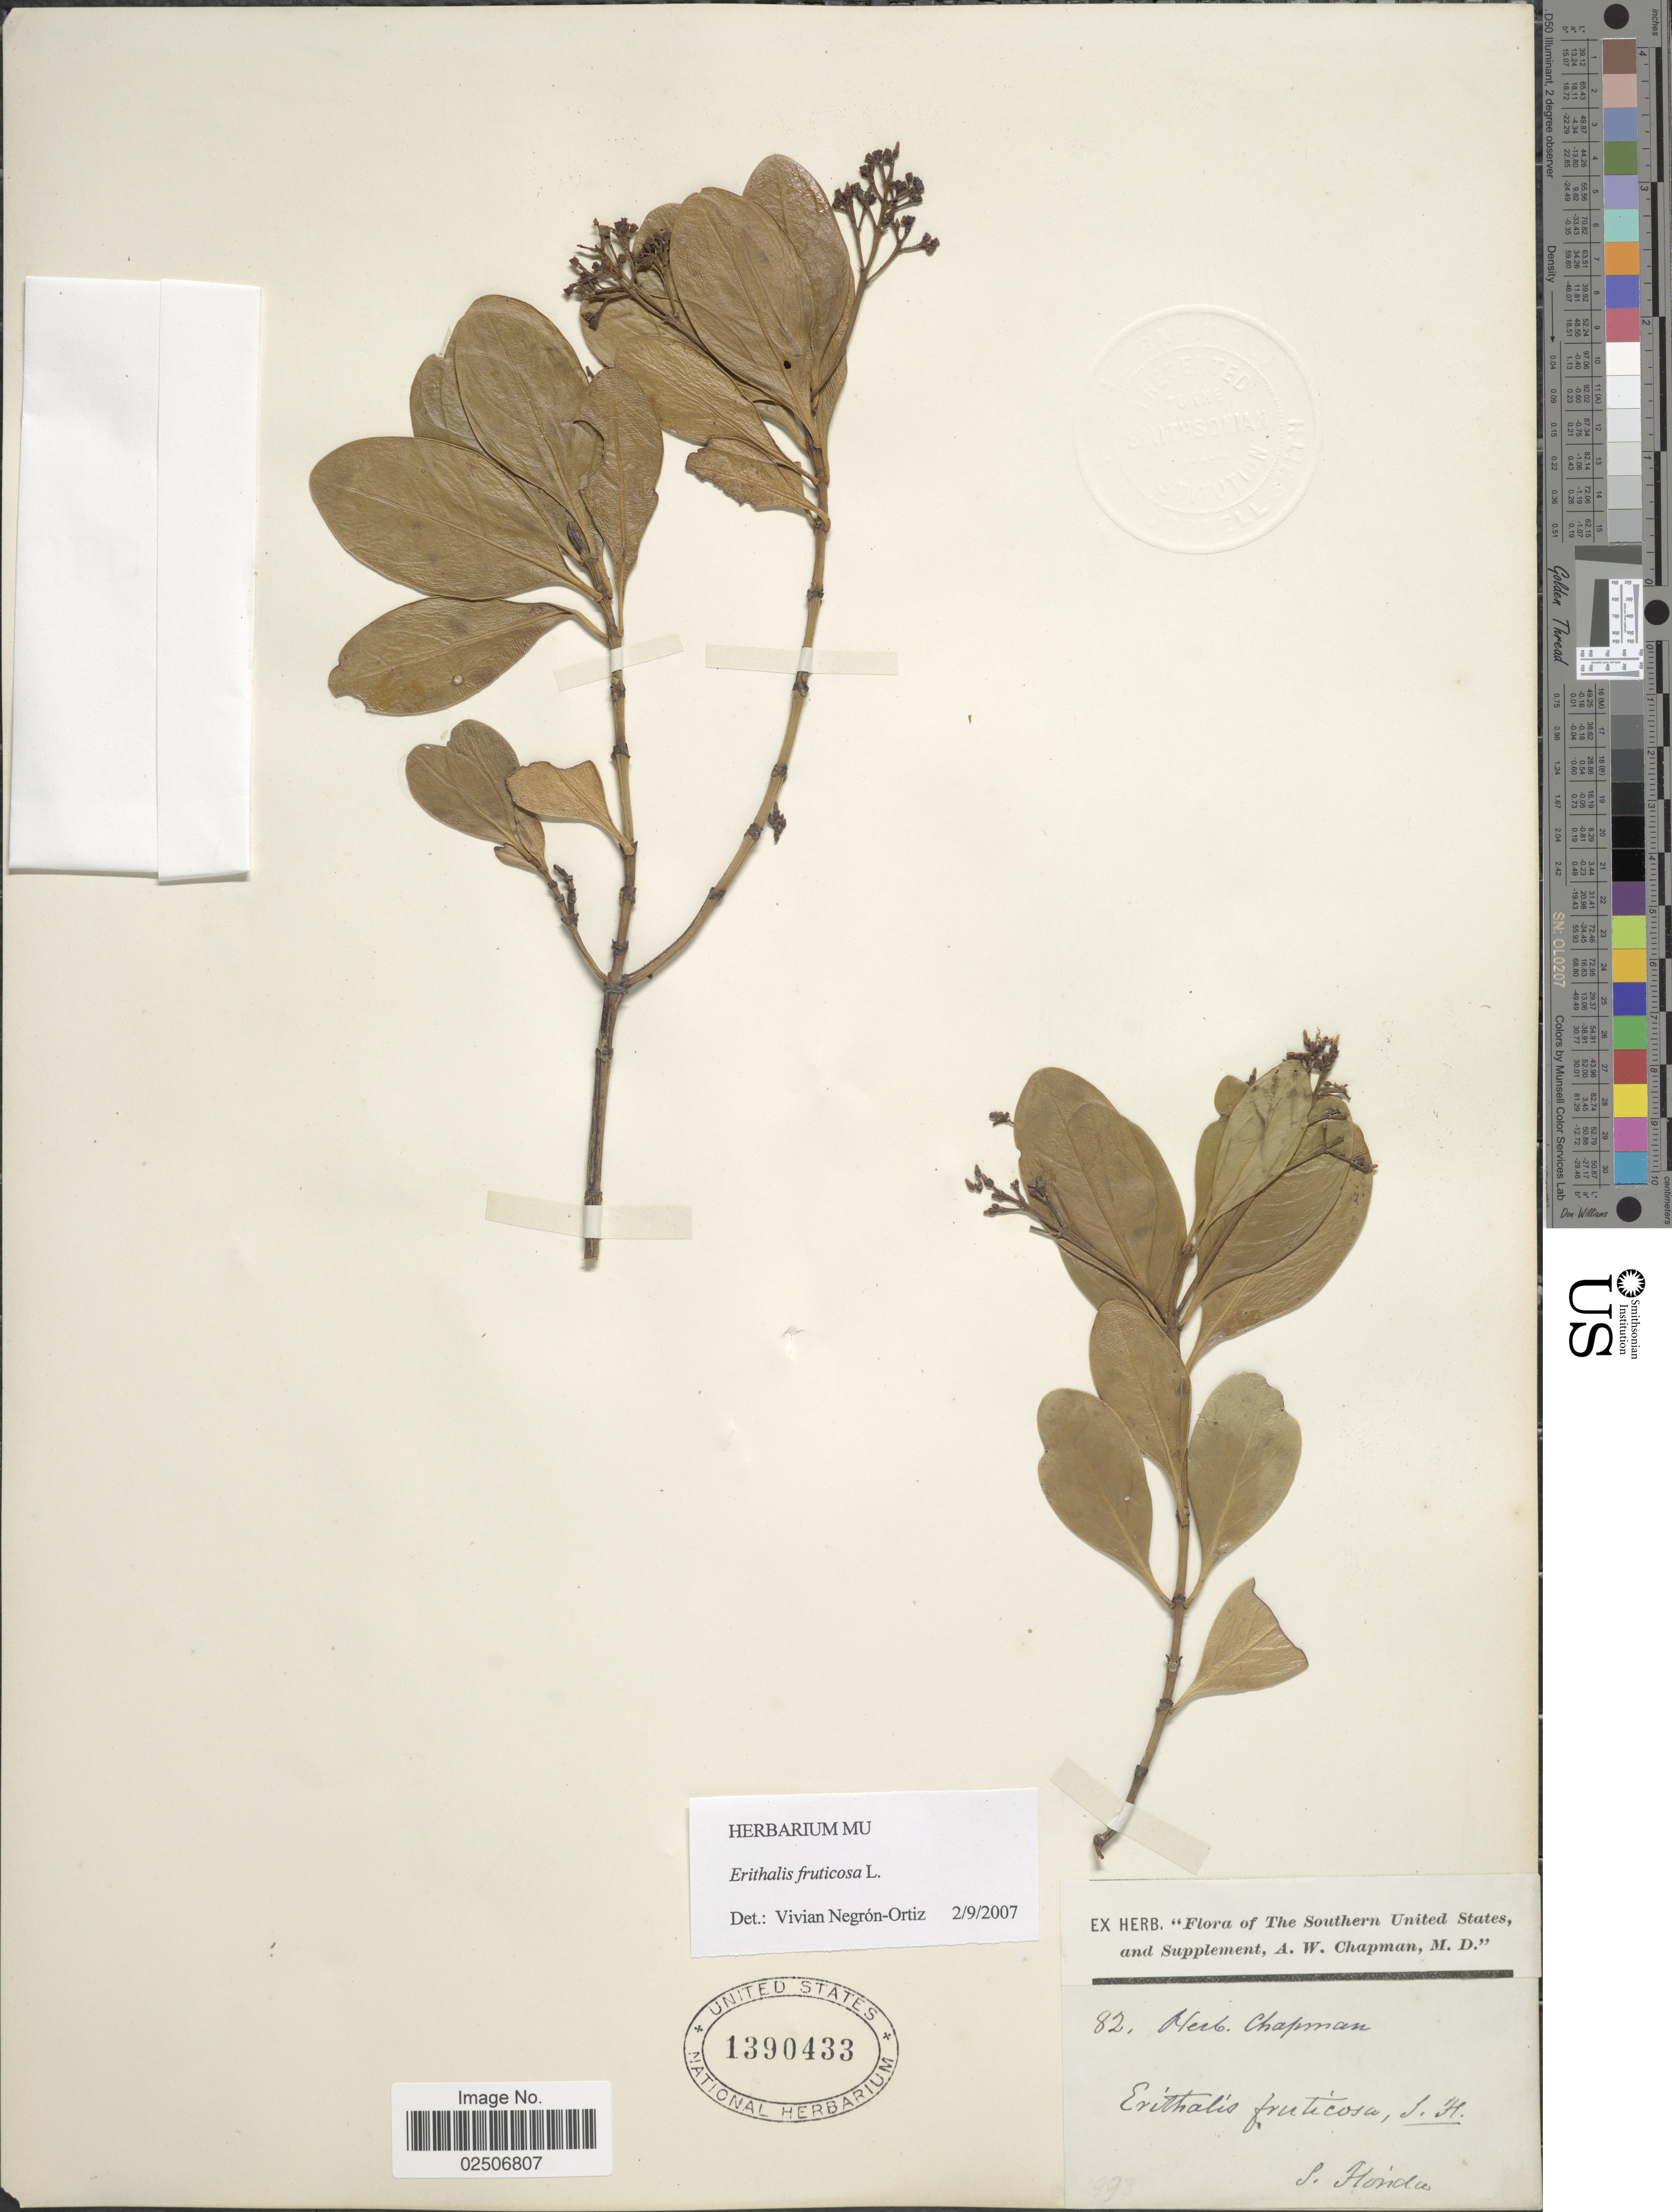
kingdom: Plantae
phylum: Tracheophyta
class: Magnoliopsida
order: Gentianales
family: Rubiaceae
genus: Erithalis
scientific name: Erithalis fruticosa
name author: L.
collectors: ex herb. Chapman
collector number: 82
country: United States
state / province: Florida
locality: Southern United States, S. Florida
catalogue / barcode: US 1390433